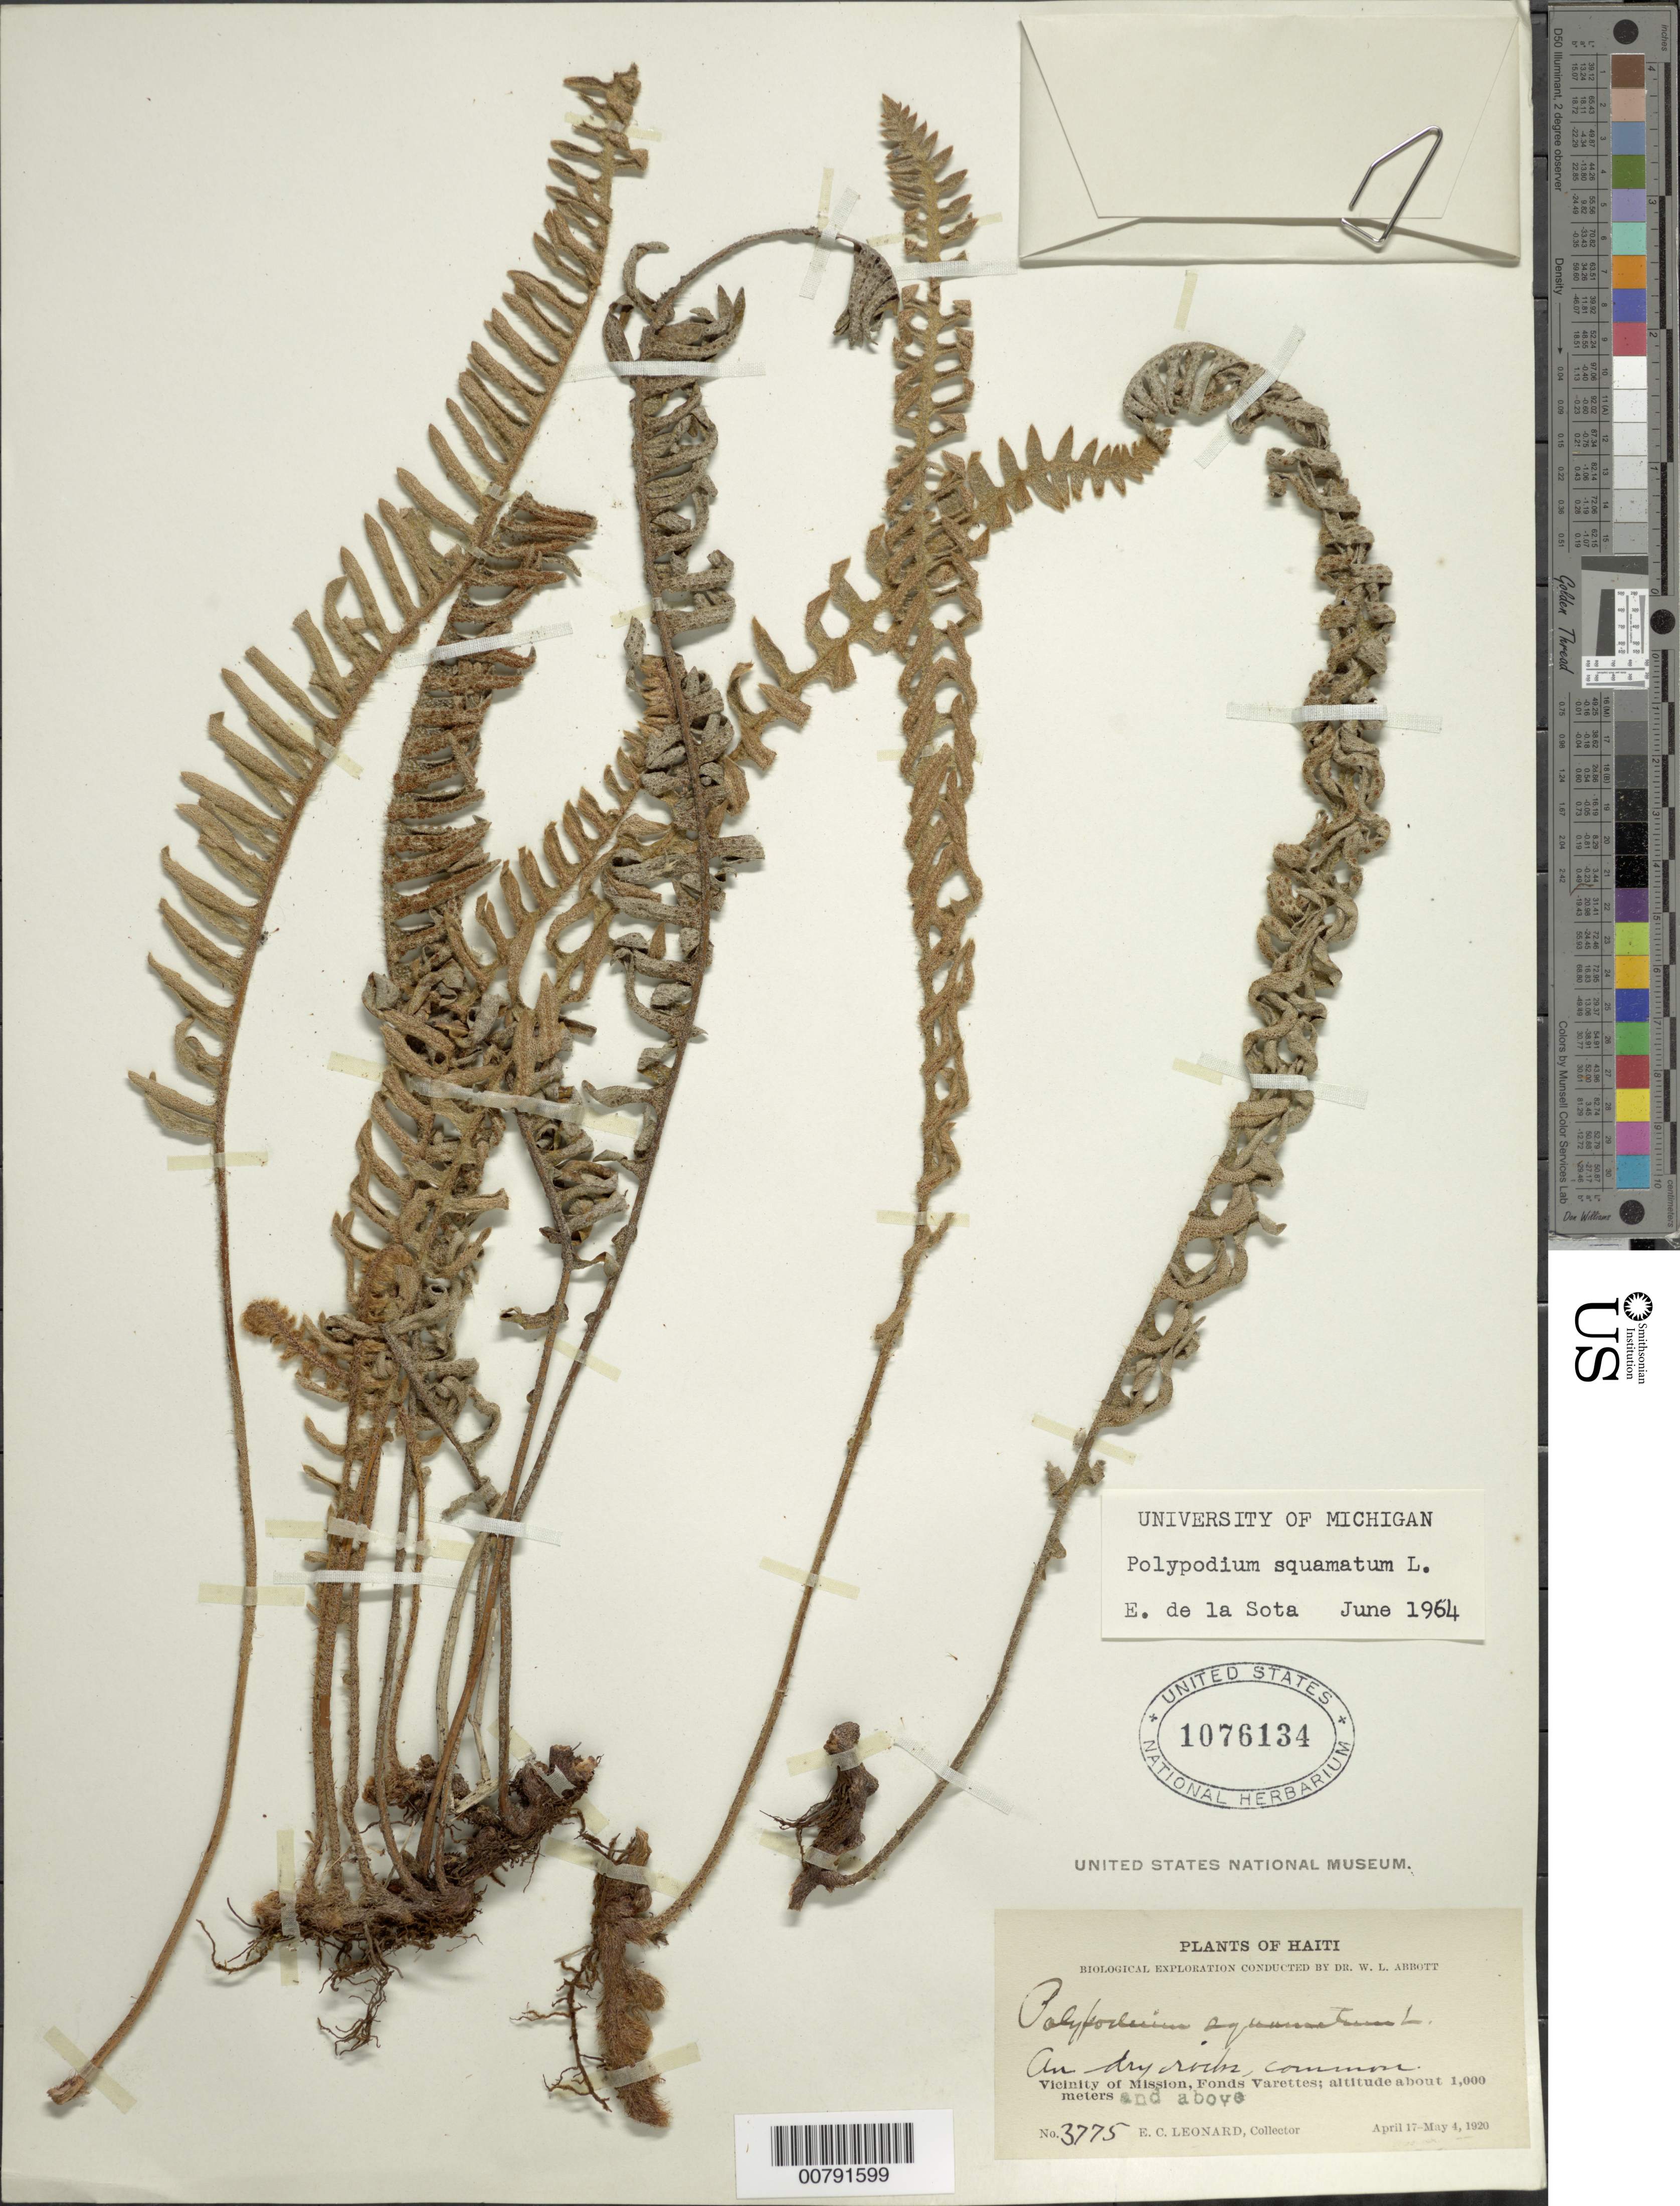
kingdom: Plantae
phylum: Tracheophyta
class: Polypodiopsida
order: Polypodiales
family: Polypodiaceae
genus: Pleopeltis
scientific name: Pleopeltis squamata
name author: (L.) J. Sm.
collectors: E. C. Leonard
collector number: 3775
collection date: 1920-04-17/1920-05-04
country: Haiti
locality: Vicinity of Mission, Fonds Varettes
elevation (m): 1000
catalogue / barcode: US 1076134